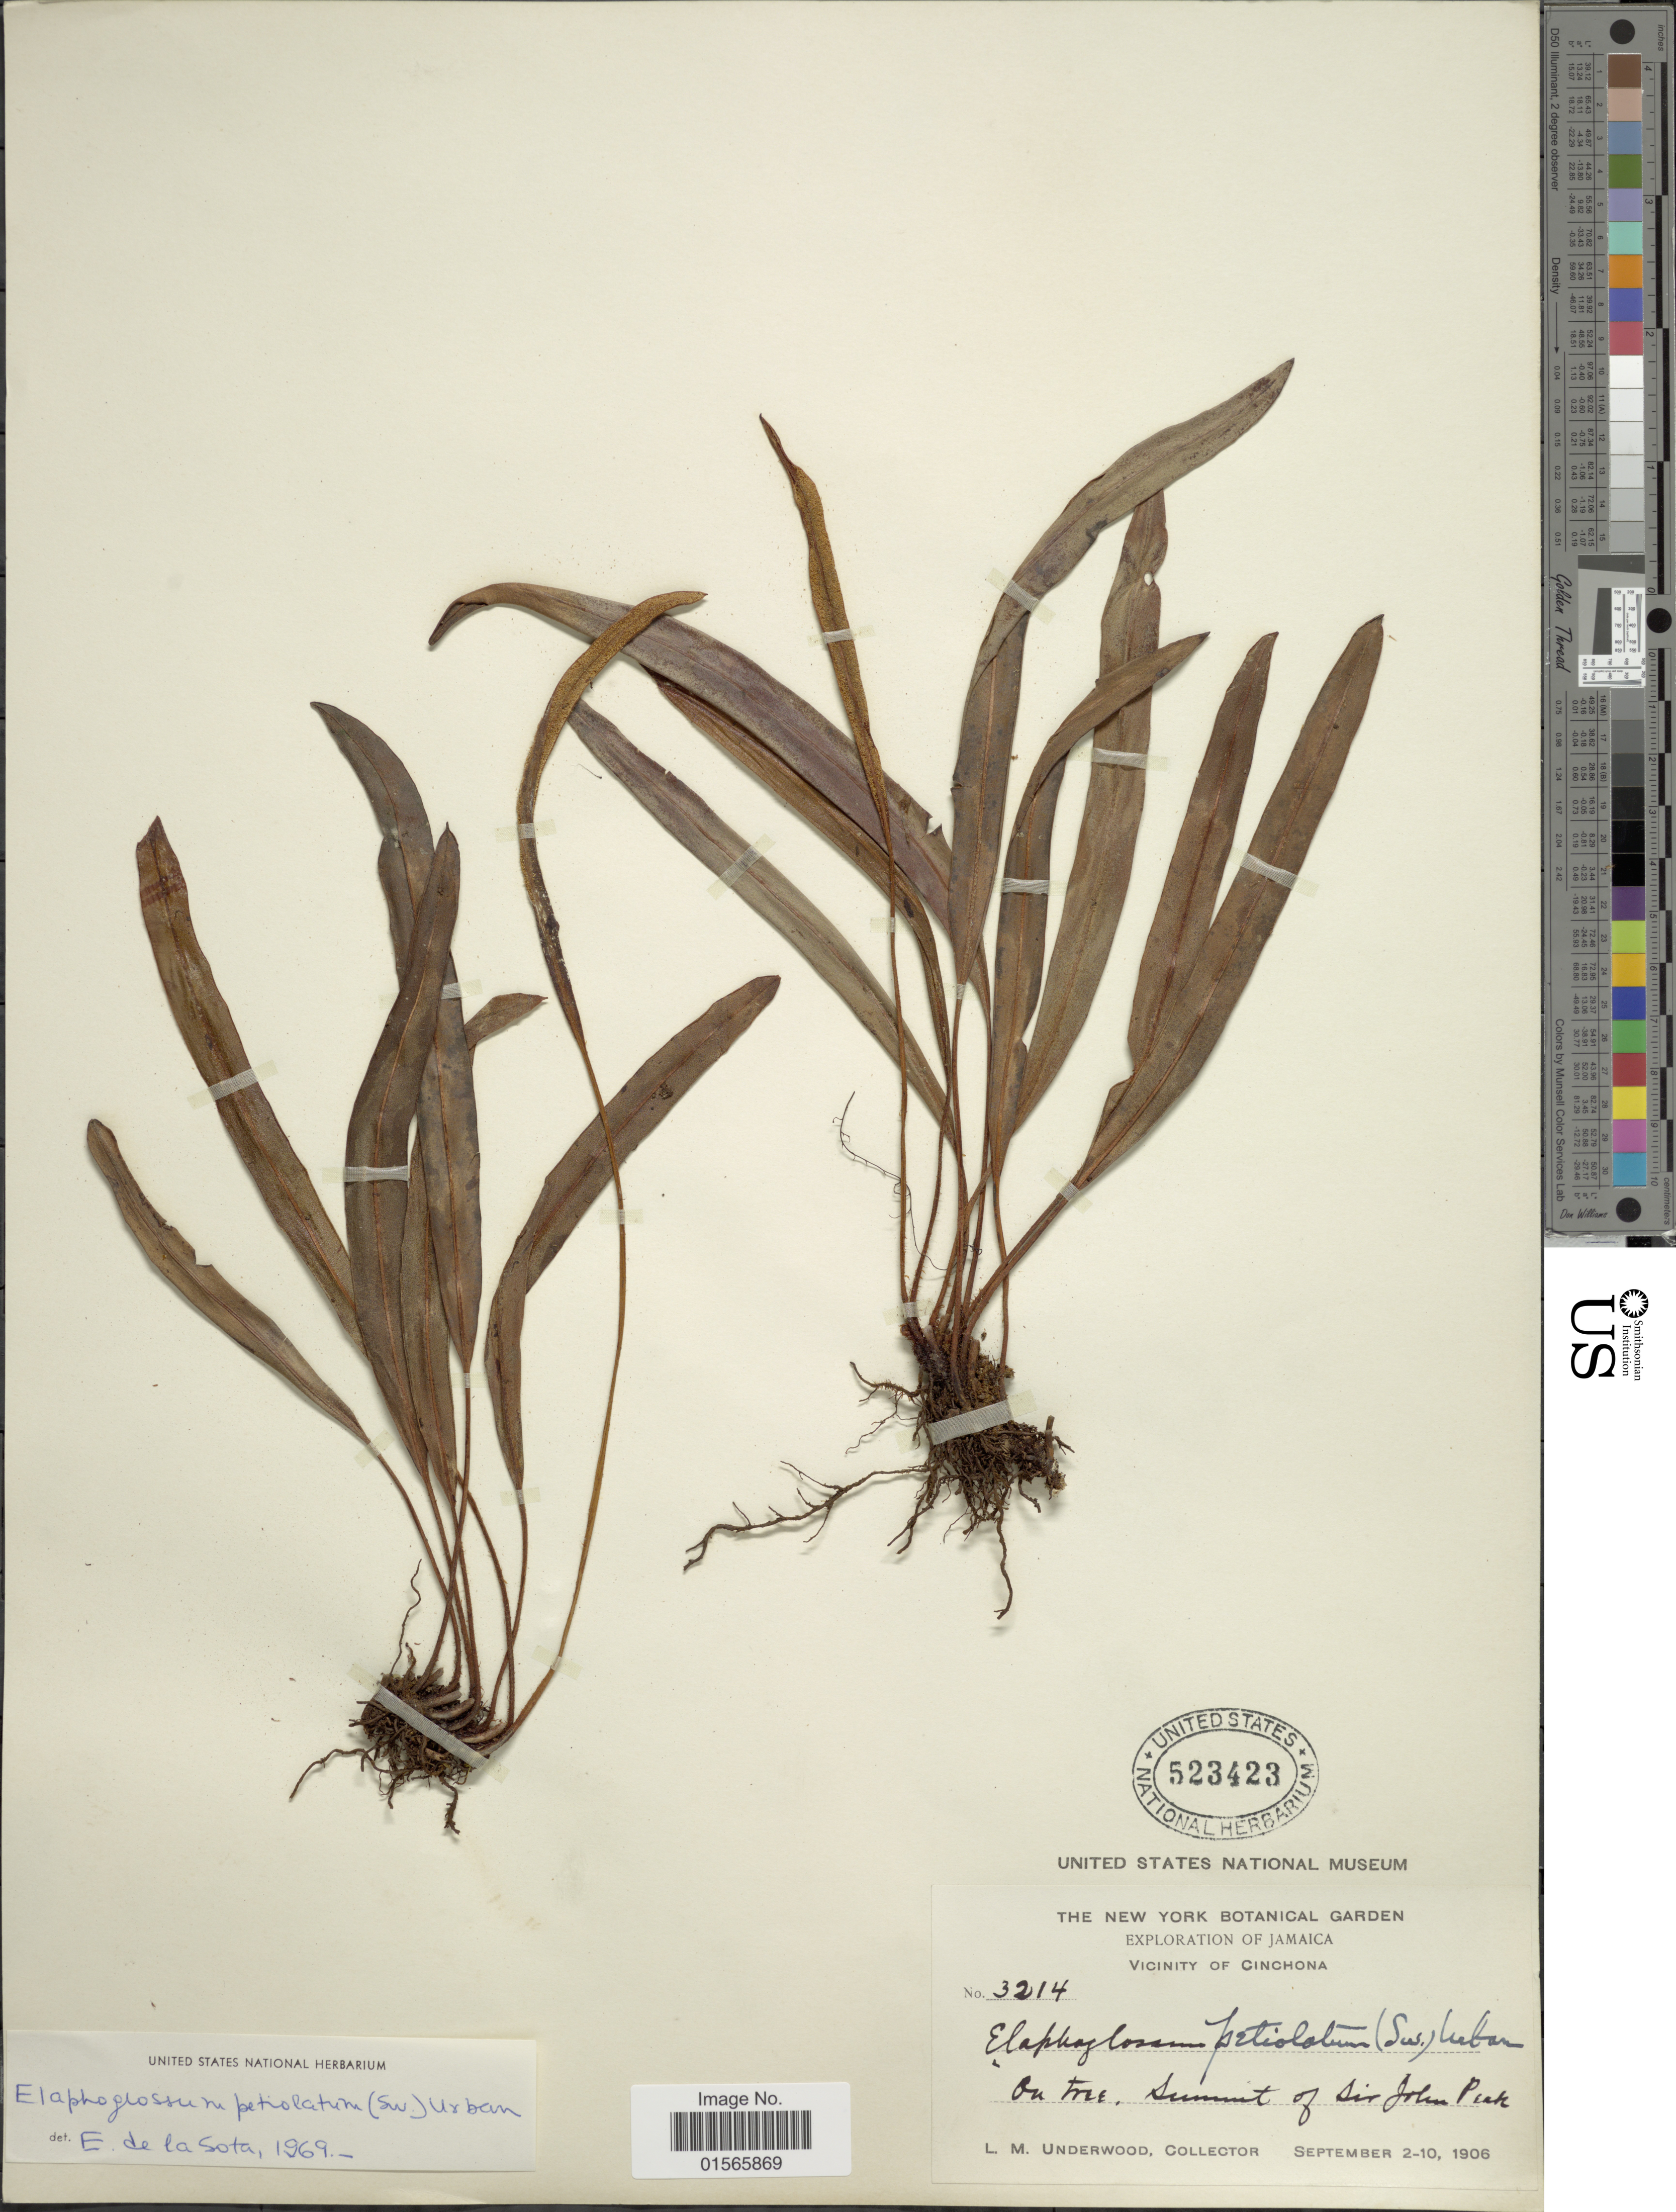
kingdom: Plantae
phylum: Tracheophyta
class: Polypodiopsida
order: Polypodiales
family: Dryopteridaceae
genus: Elaphoglossum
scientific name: Elaphoglossum peltatum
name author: (Sw.) Urb.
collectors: L. M. Underwood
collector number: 3214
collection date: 1906-09-02/1906-09-10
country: Jamaica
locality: Vicinity of Cinchona, On tree, summit of Sir John Peak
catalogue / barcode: US 523423